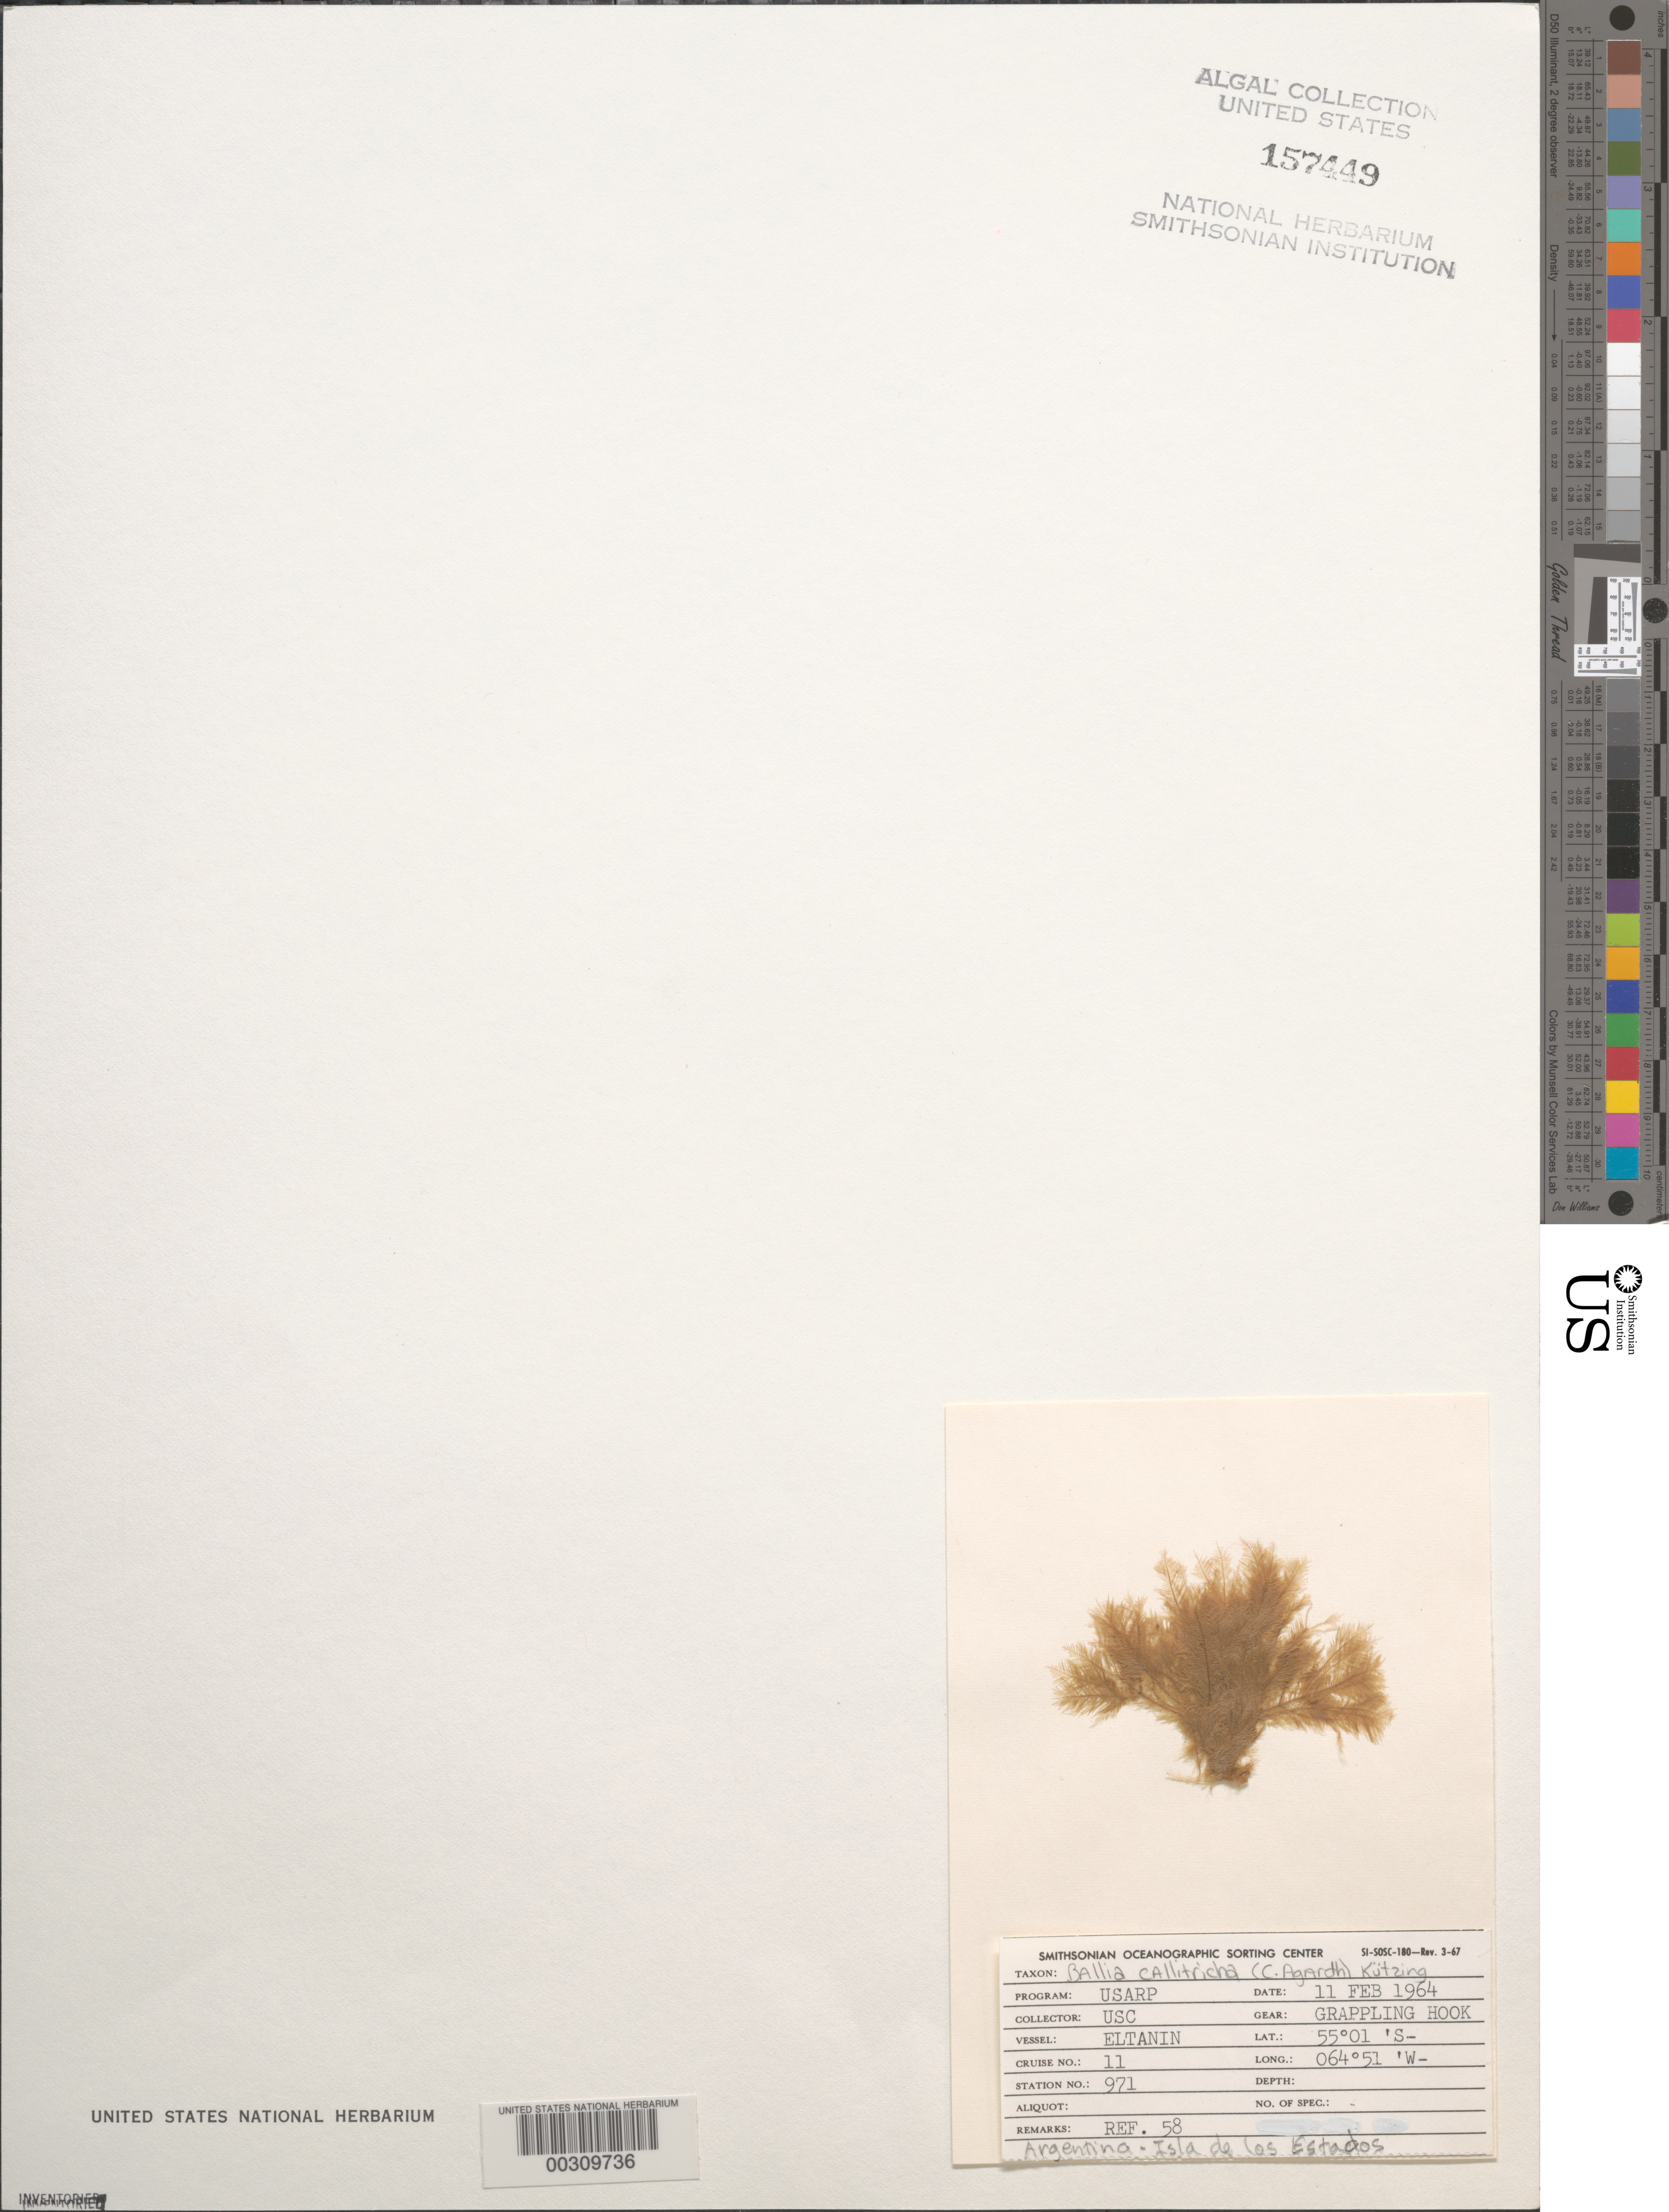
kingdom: Plantae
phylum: Rhodophyta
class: Florideophyceae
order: Balliales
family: Balliaceae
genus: Ballia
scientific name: Ballia callitricha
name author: (C. Agardh) Kützing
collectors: USC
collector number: Station 971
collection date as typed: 11 Feb 1964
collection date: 1964-02-11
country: Argentina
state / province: Tierra del Fuego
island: Isla de los Estados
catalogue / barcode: US 157449